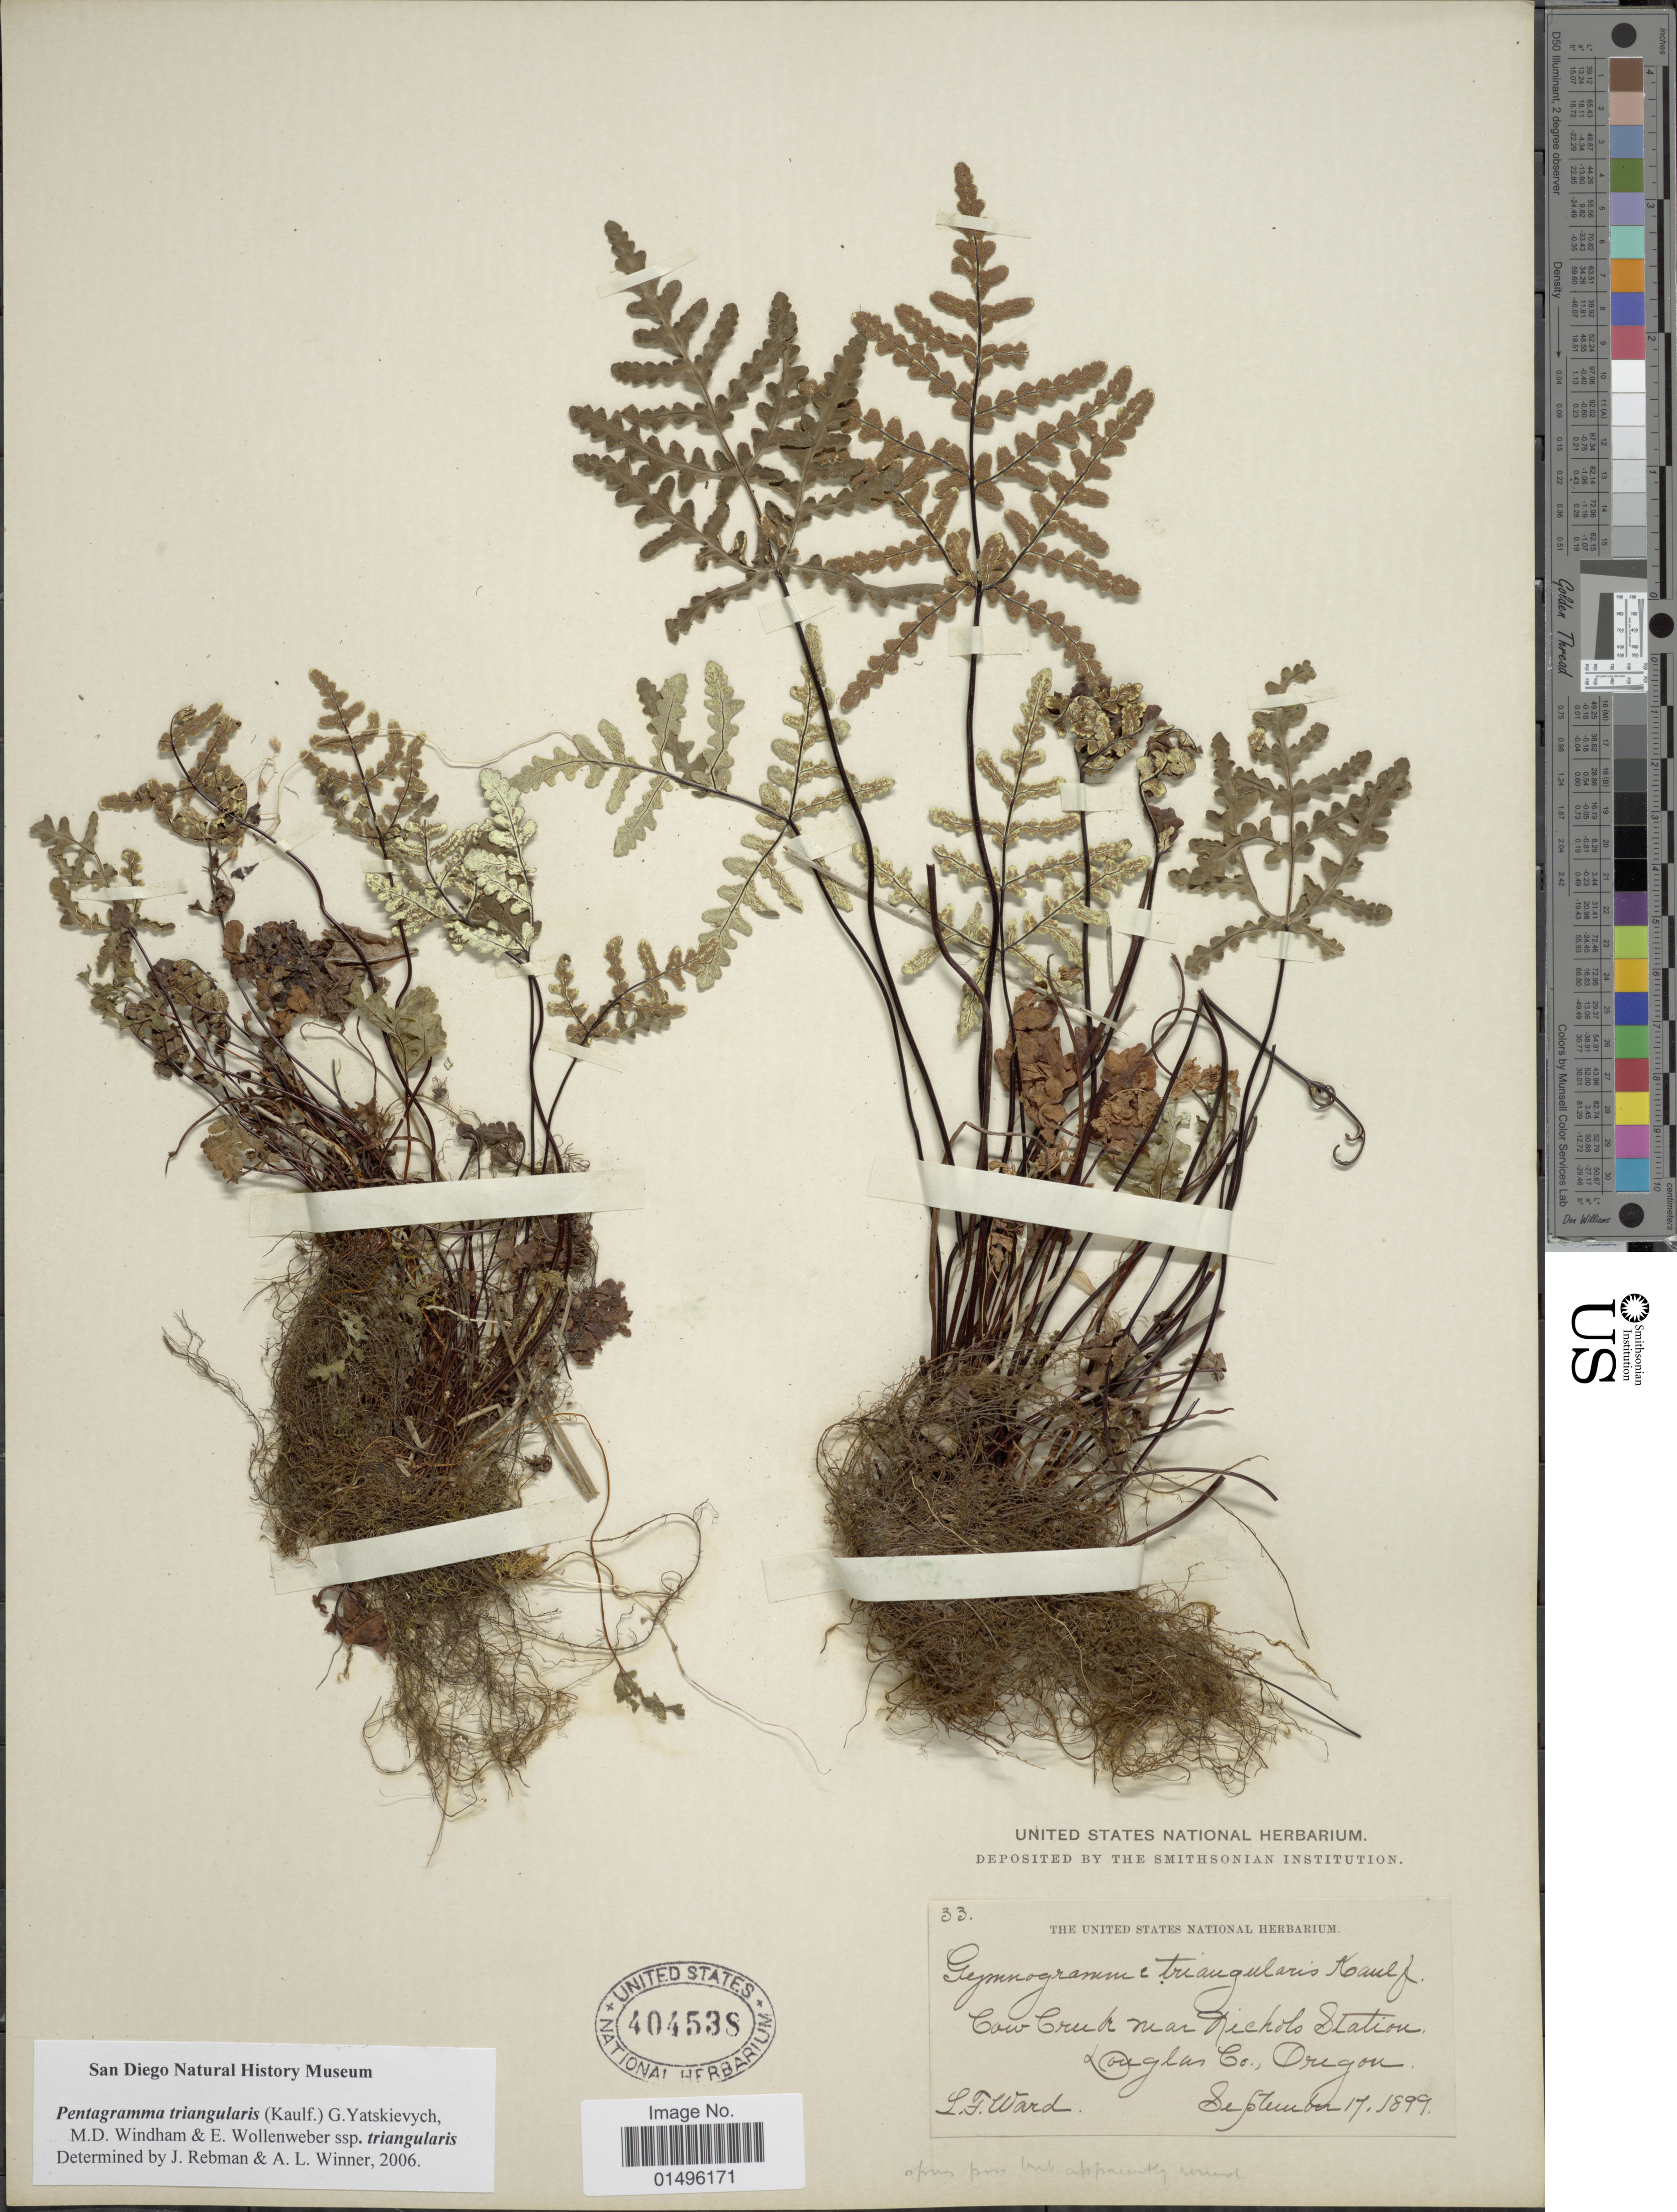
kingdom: Plantae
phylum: Tracheophyta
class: Polypodiopsida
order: Polypodiales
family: Pteridaceae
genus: Pentagramma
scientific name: Pentagramma triangularis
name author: (Kaulf.) Yatsk. et al.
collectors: L. Ward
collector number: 33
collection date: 1899-09-17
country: United States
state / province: Oregon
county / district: Douglas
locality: Caw Cruk near Nichols Station, Douglas. Co.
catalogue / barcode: US 404538